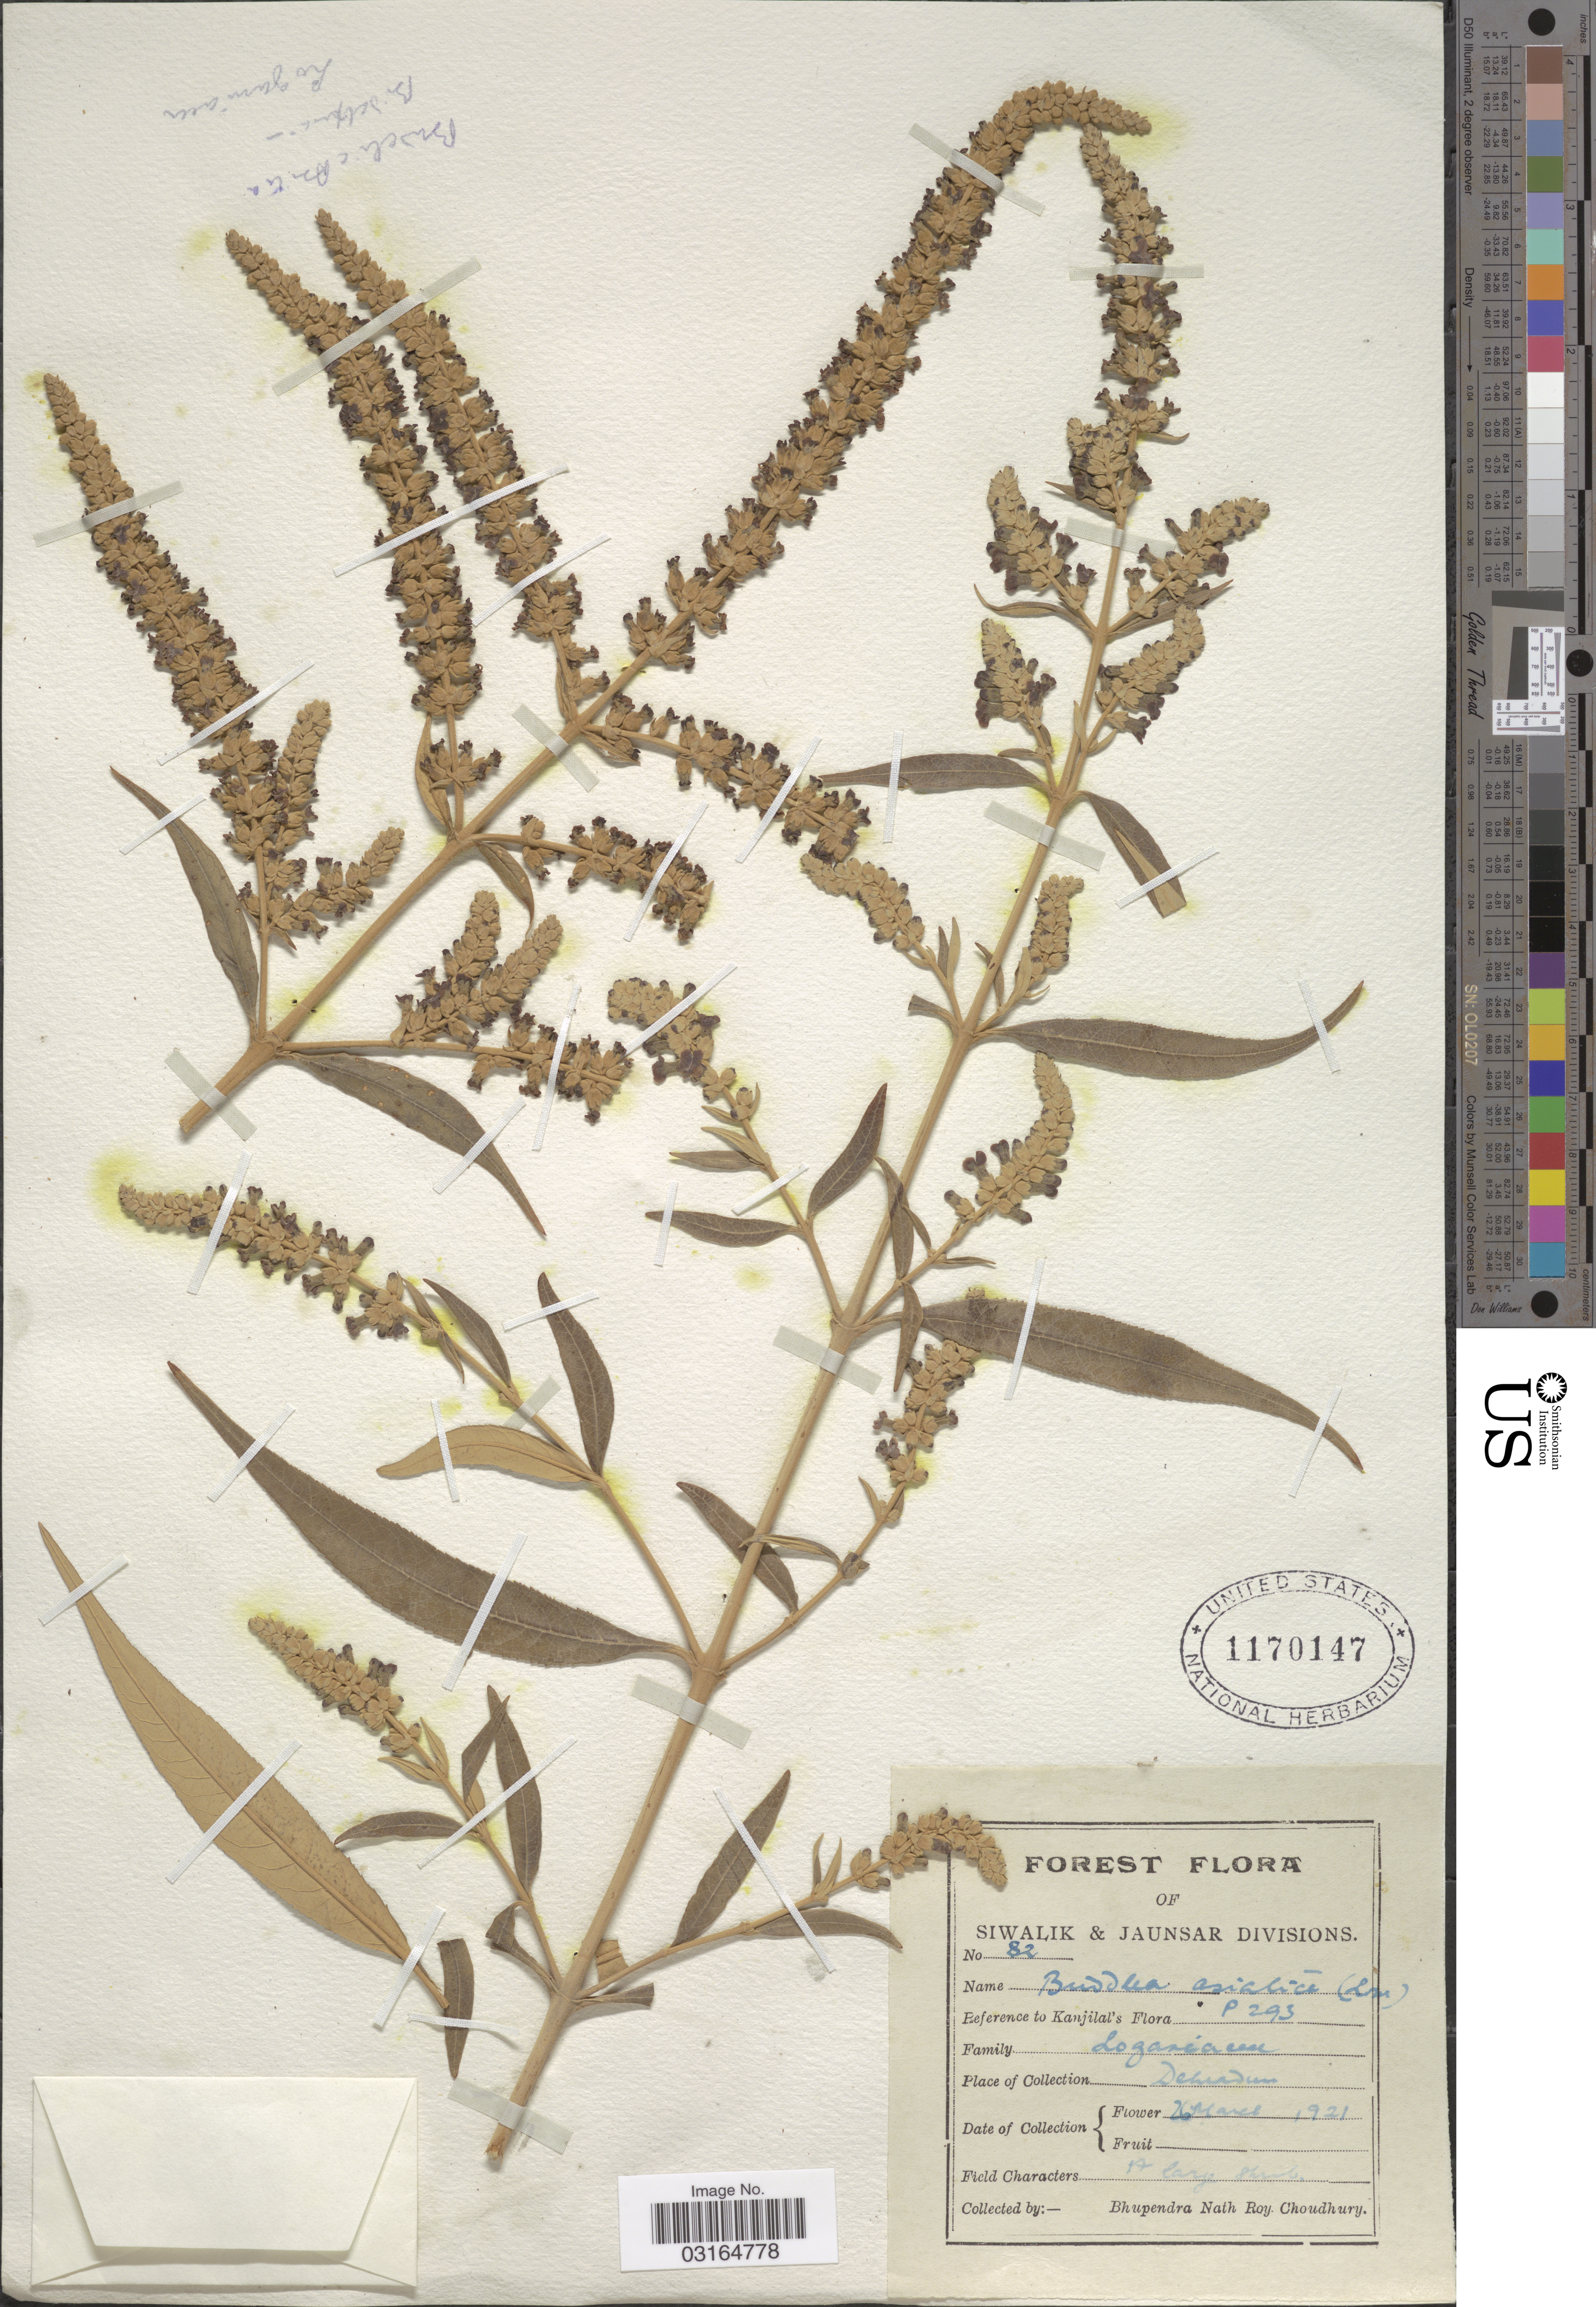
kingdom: Plantae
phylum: Tracheophyta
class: Magnoliopsida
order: Lamiales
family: Scrophulariaceae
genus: Buddleja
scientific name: Buddleja asiatica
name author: Lour.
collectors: B. Choudhury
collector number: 82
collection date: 1921-03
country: India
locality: Siwalik& Jaunsar Divisions. Dehradun.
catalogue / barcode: US 1170147